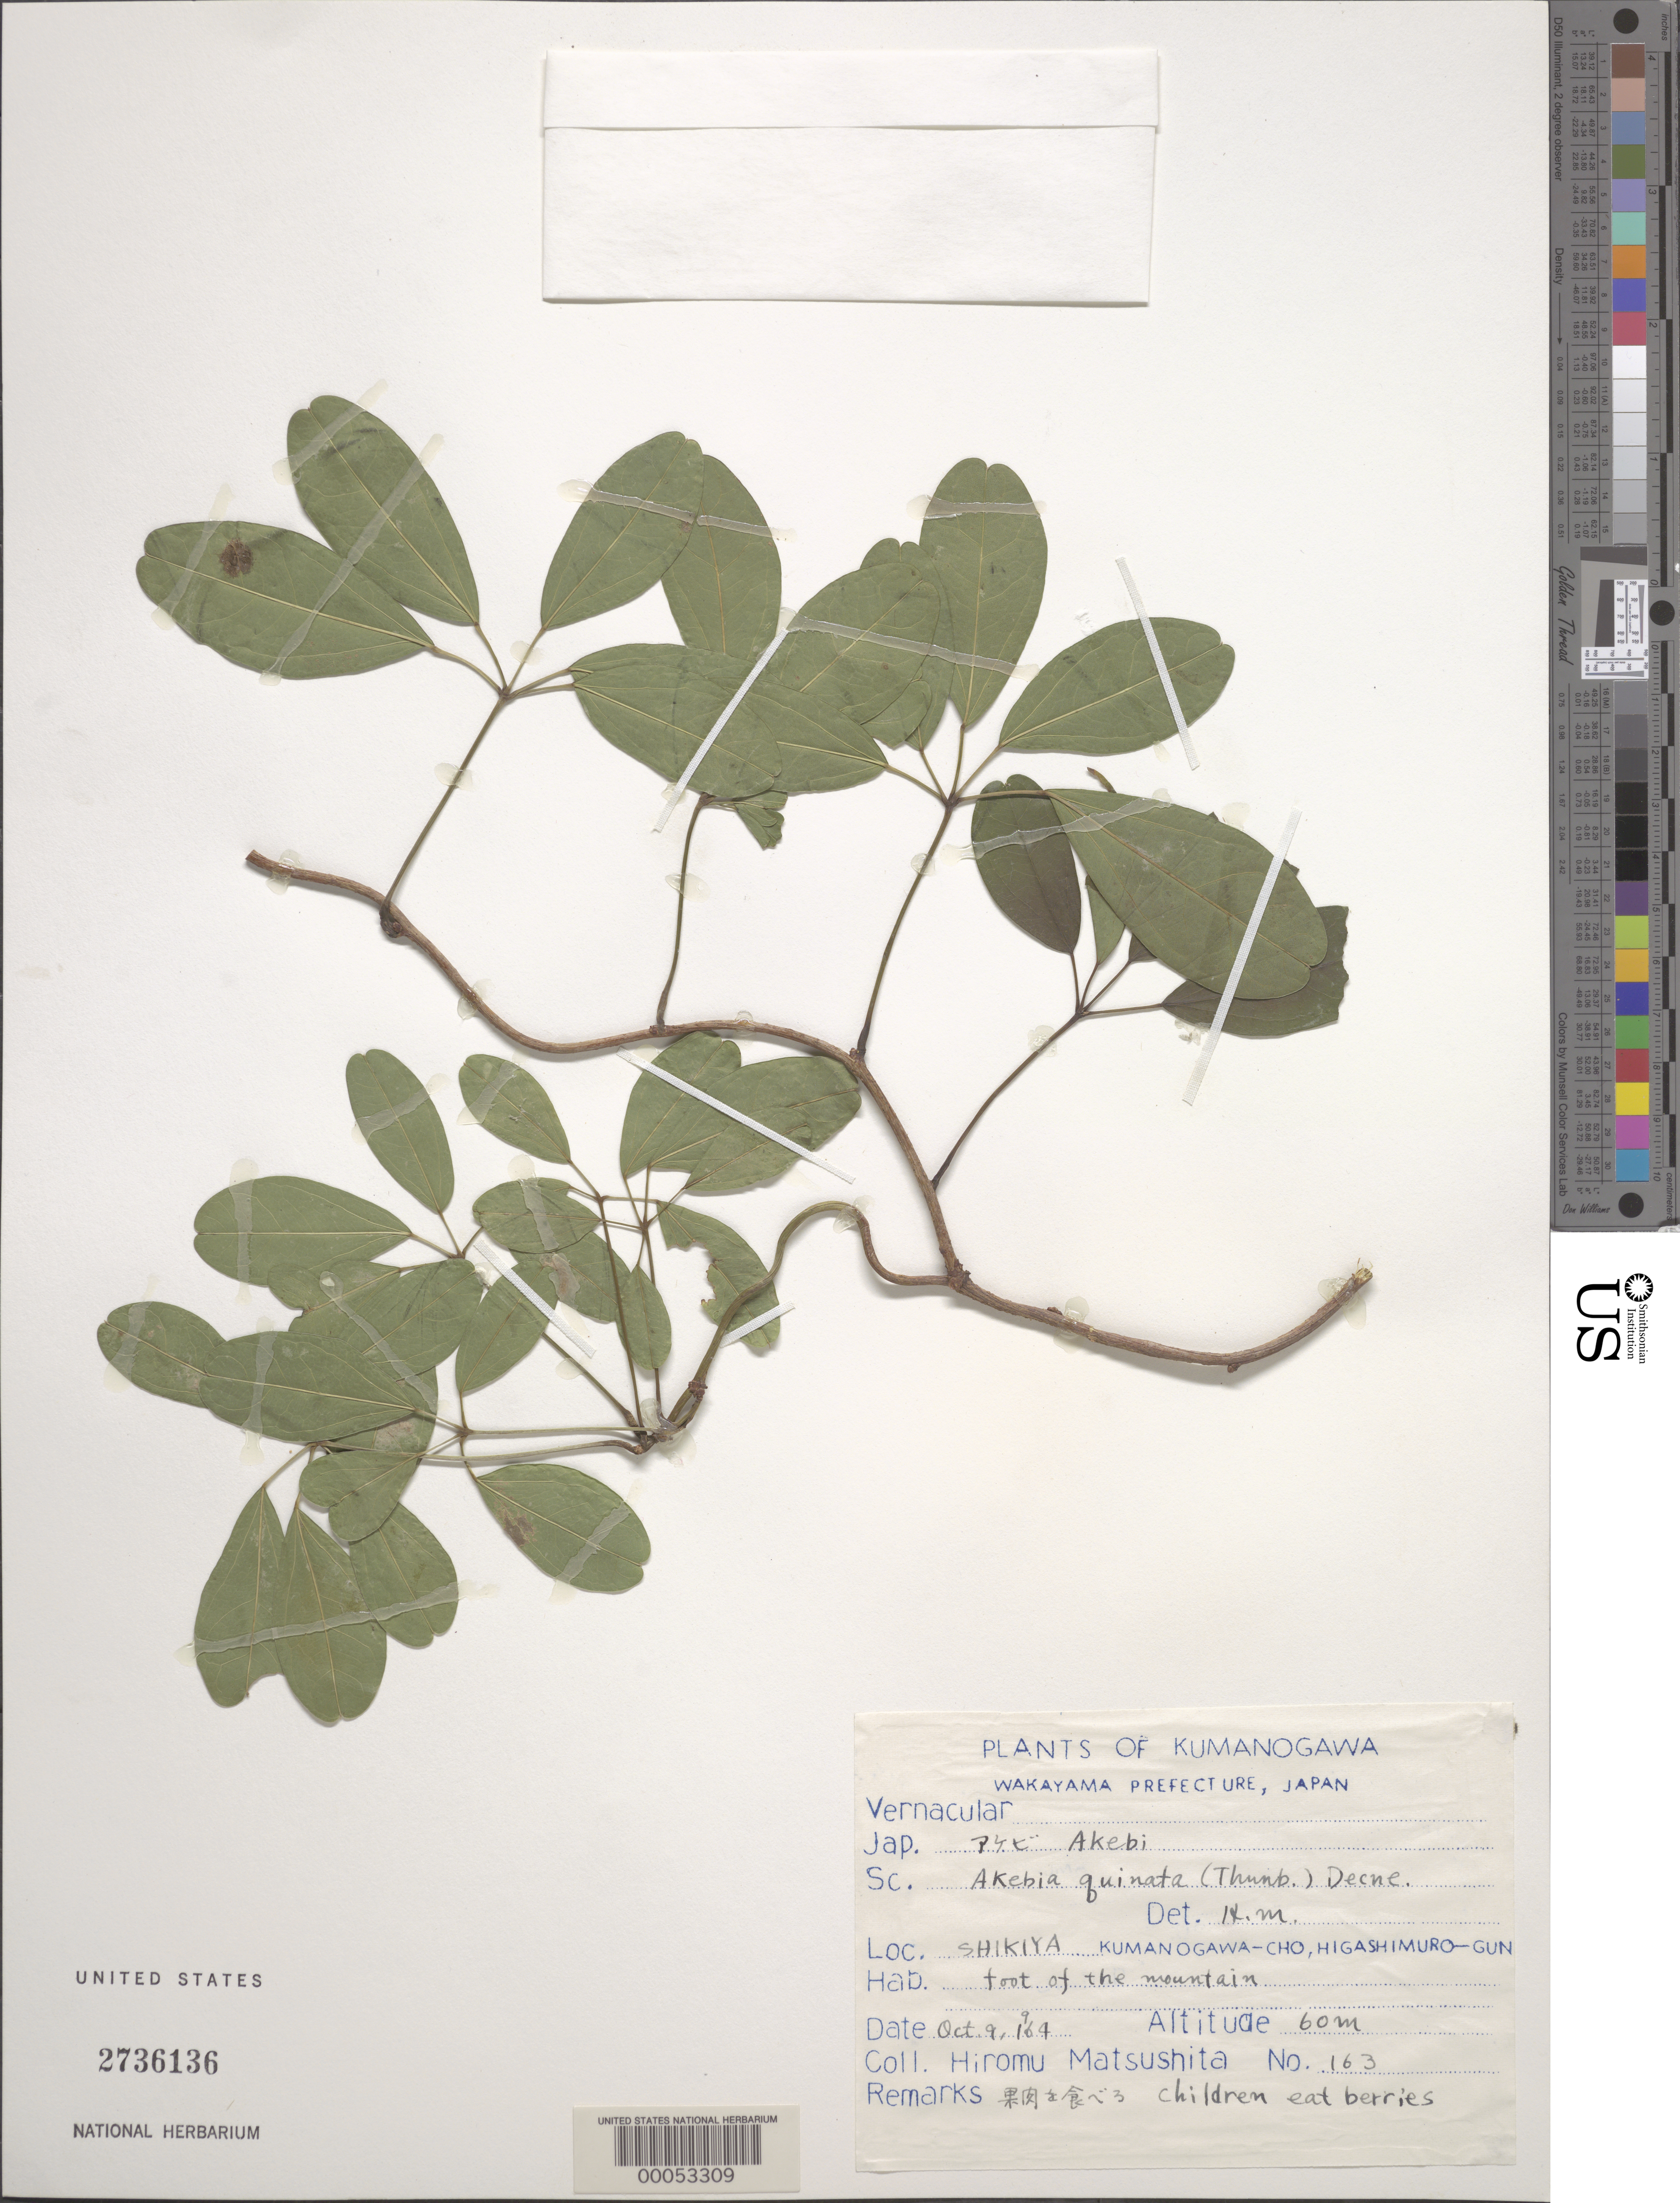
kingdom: Plantae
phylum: Tracheophyta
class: Magnoliopsida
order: Ranunculales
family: Lardizabalaceae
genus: Akebia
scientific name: Akebia quinata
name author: (Houtt.) Decne.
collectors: H. Matsushita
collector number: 163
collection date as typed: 09 Oct 1964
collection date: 1964-10-09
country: Japan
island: Honshu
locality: Wakayama, shikiya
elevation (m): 60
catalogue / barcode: US 2736136